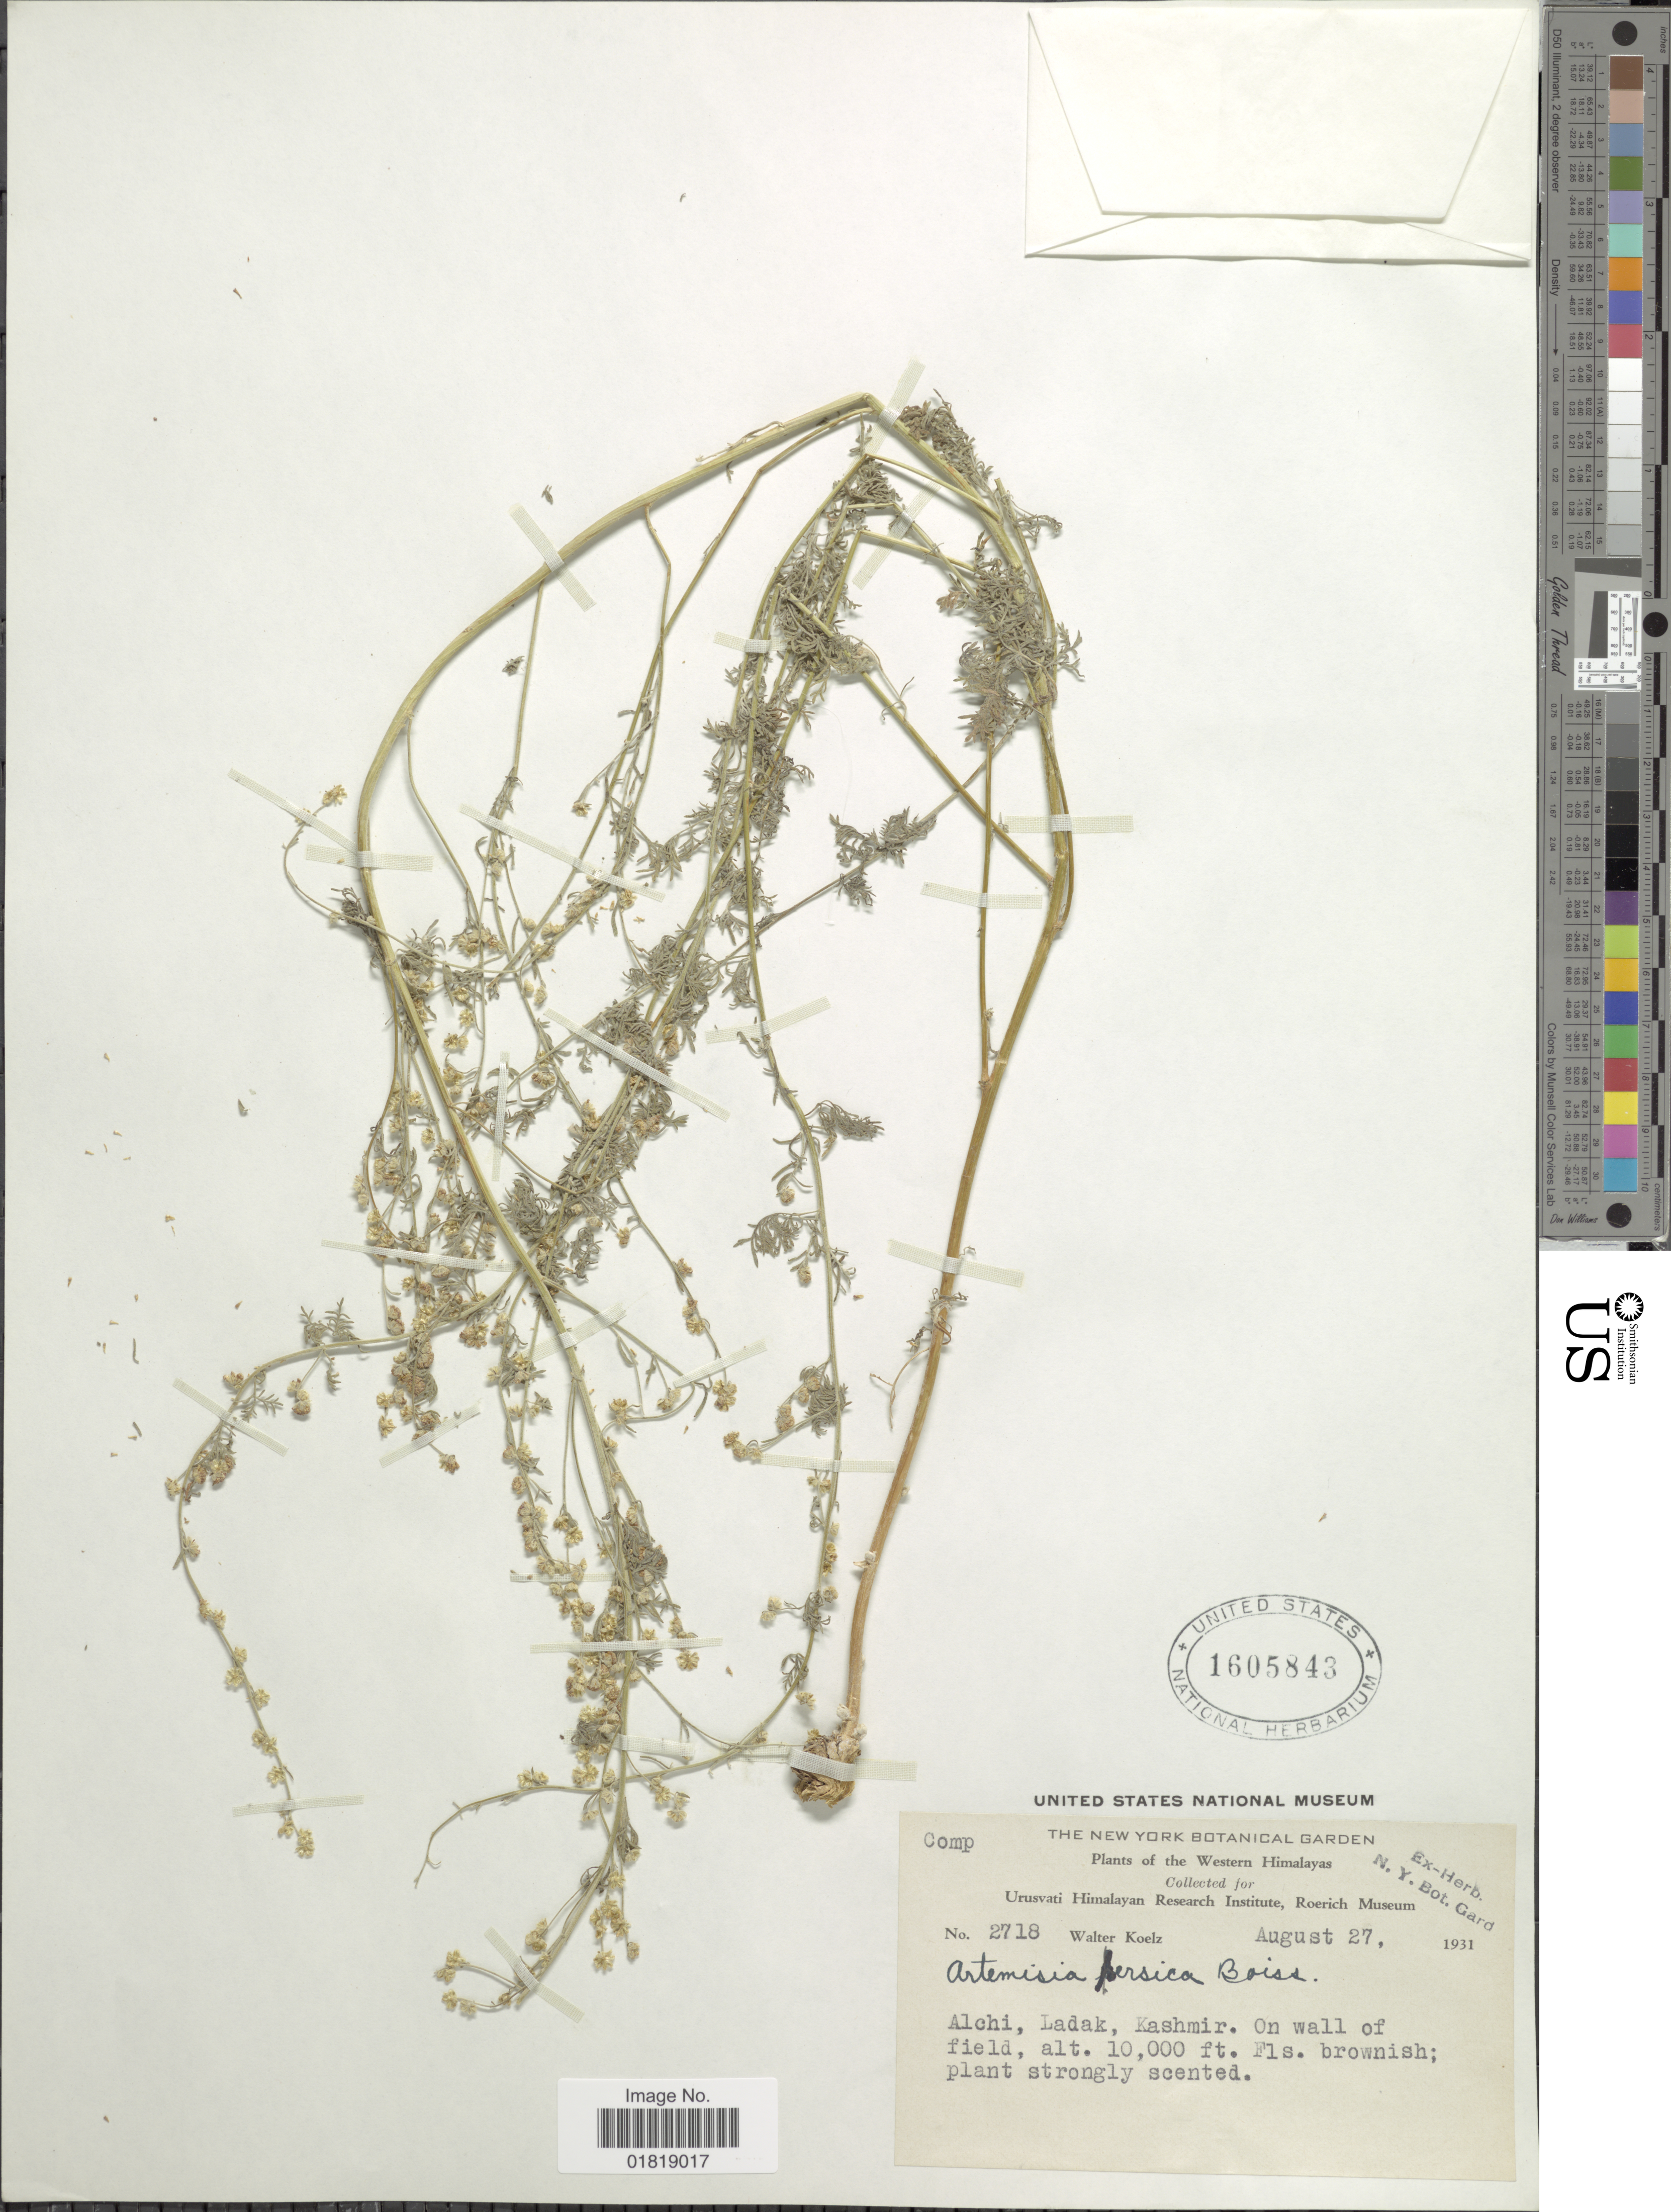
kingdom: Plantae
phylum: Tracheophyta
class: Magnoliopsida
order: Asterales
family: Asteraceae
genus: Artemisia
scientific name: Artemisia persica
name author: Boiss.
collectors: W. N. Koelz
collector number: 2718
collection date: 1931-08-27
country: India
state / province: Ladakh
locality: Western Himalayas, Alchi, Ladak, Kashmir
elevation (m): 3048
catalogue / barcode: US 1605843